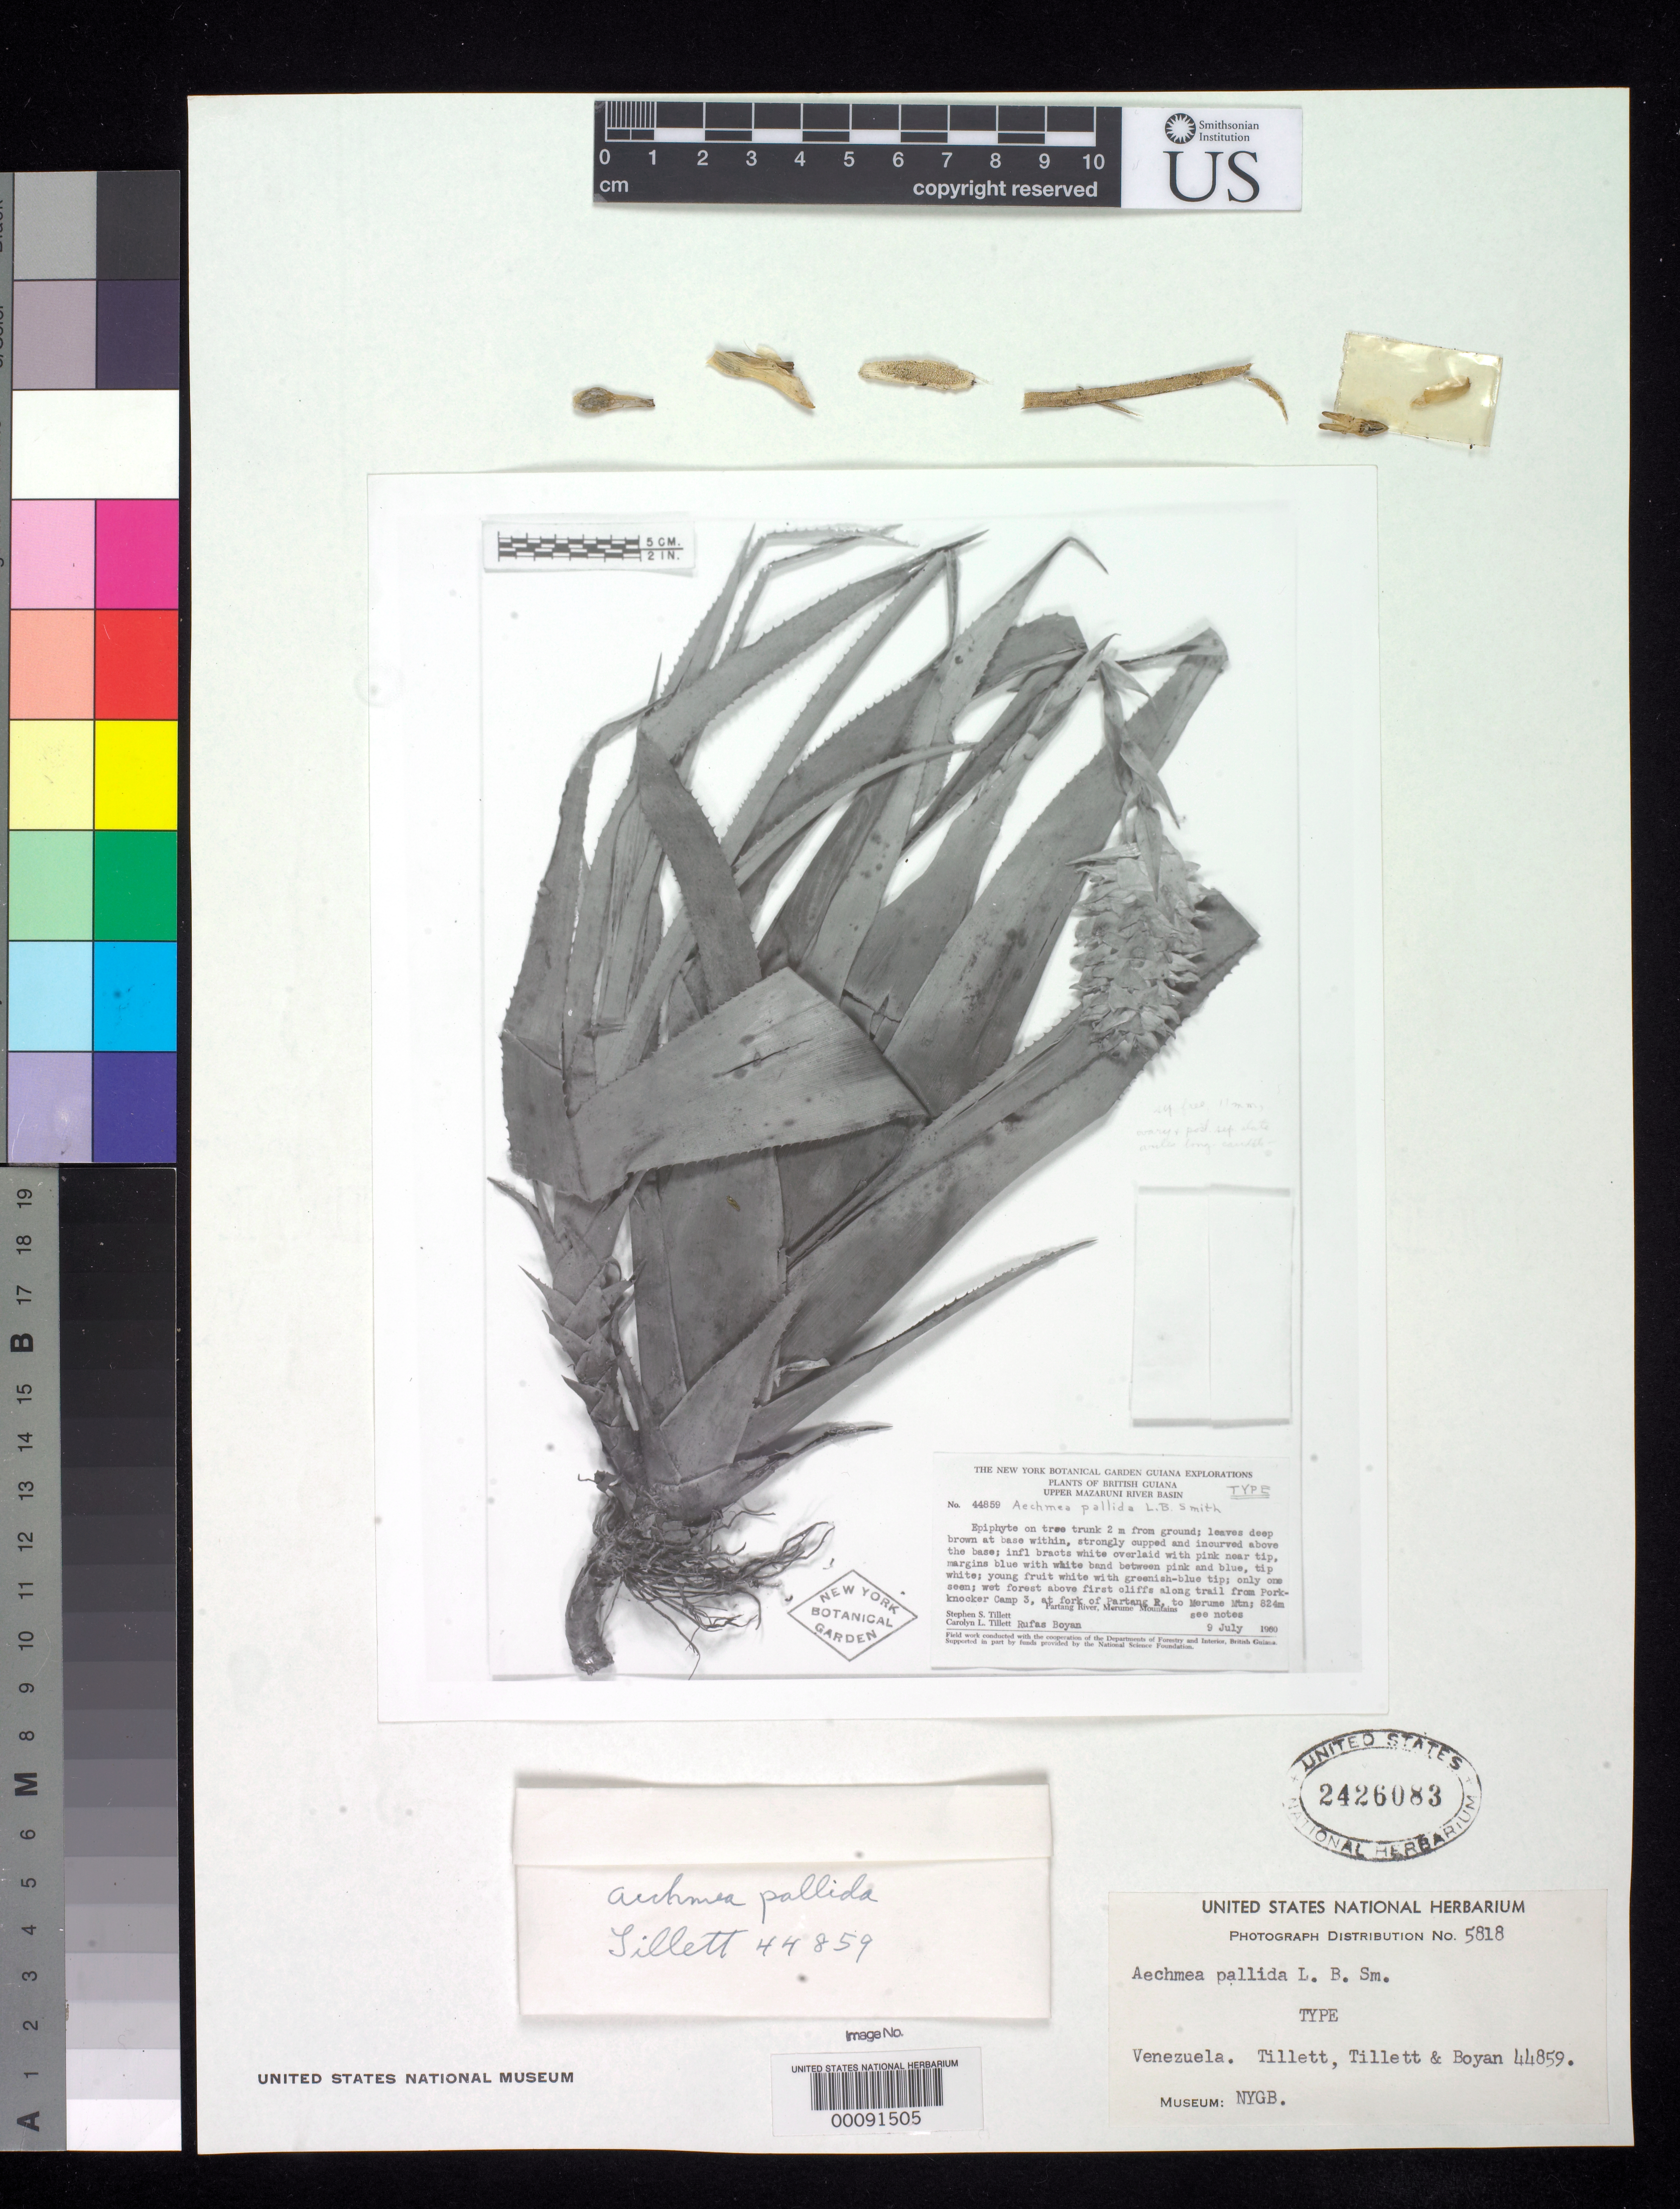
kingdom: Plantae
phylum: Tracheophyta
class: Liliopsida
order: Poales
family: Bromeliaceae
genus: Aechmea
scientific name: Aechmea pallida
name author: L.B. Sm.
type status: Isotype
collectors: S. S. Tillett, C. L. Tillett & R. Boyan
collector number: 44859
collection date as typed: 09 Jul 1960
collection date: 1960-07-09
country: Guyana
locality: Merume Mountains, Partang, Pork Knocker camp 3, at fork of Partang River.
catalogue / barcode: US 2426083